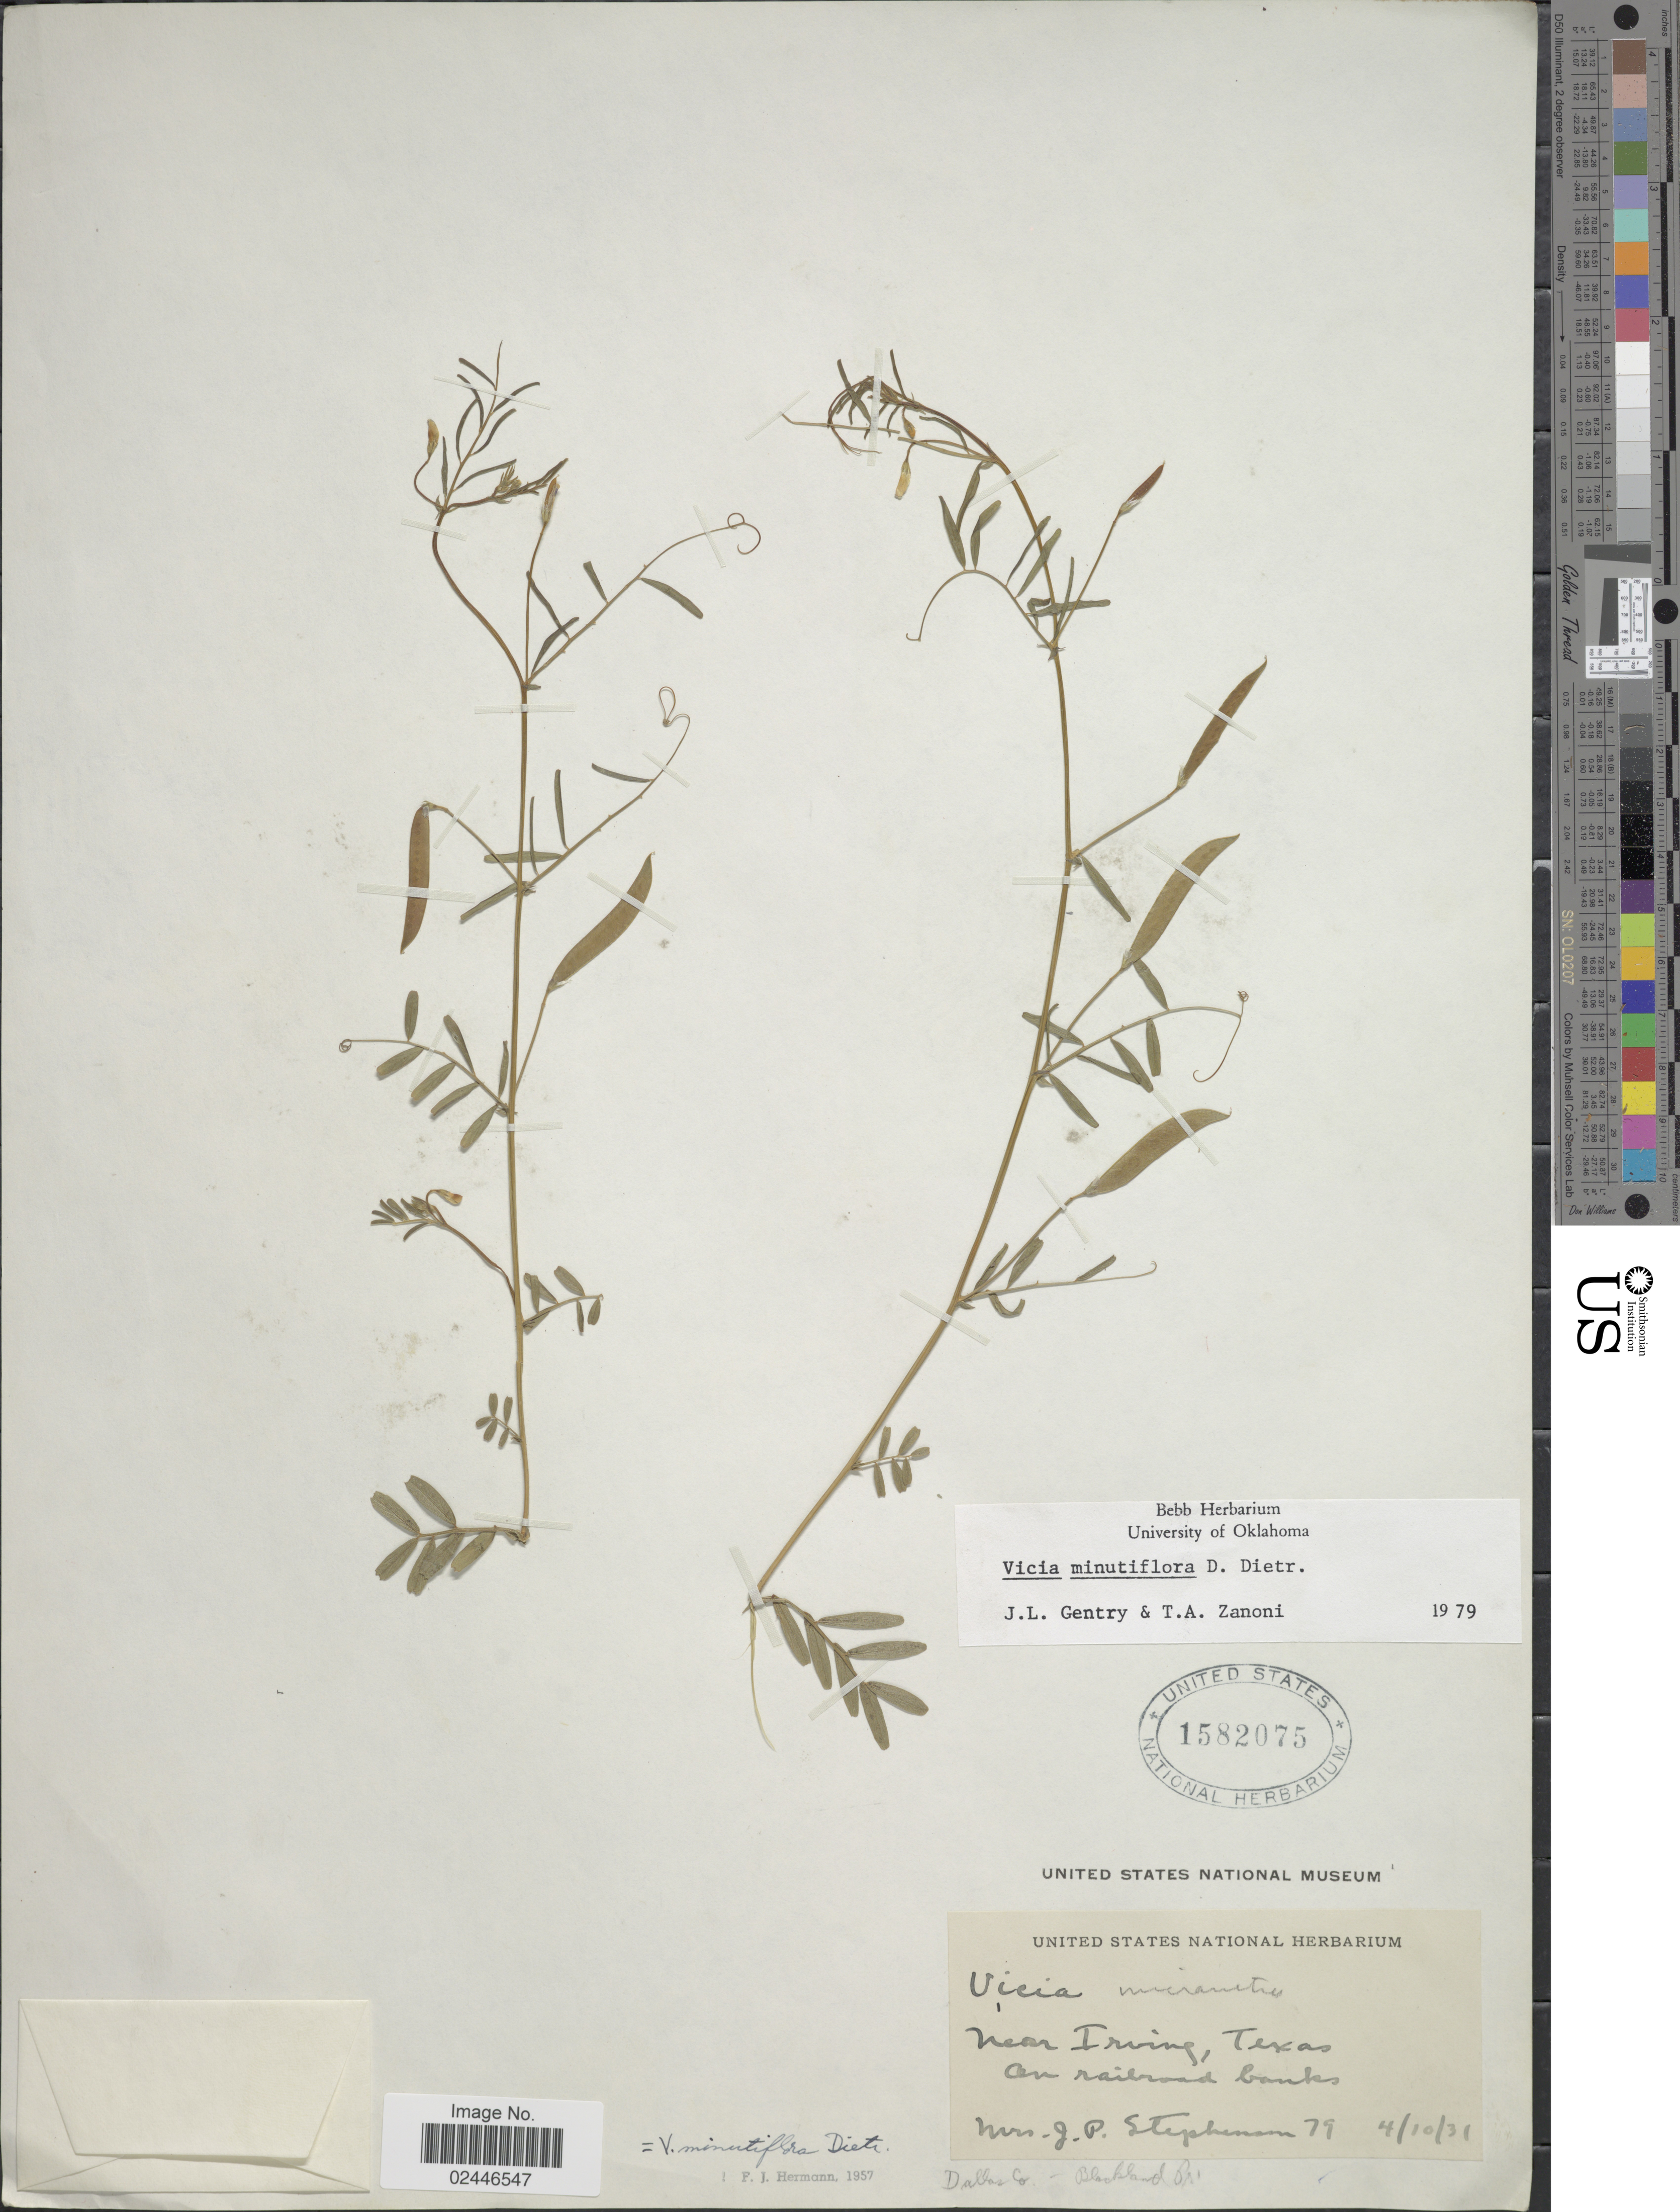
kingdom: Plantae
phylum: Tracheophyta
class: Magnoliopsida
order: Fabales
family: Fabaceae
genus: Vicia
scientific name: Vicia minutiflora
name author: D. Dietr.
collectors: J. Stephenson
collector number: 79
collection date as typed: Transcribed d/m/y: 10/4/31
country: United States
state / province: Texas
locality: Near Irving, Dallas Co, Blackland Pr.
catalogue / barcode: US 1582075